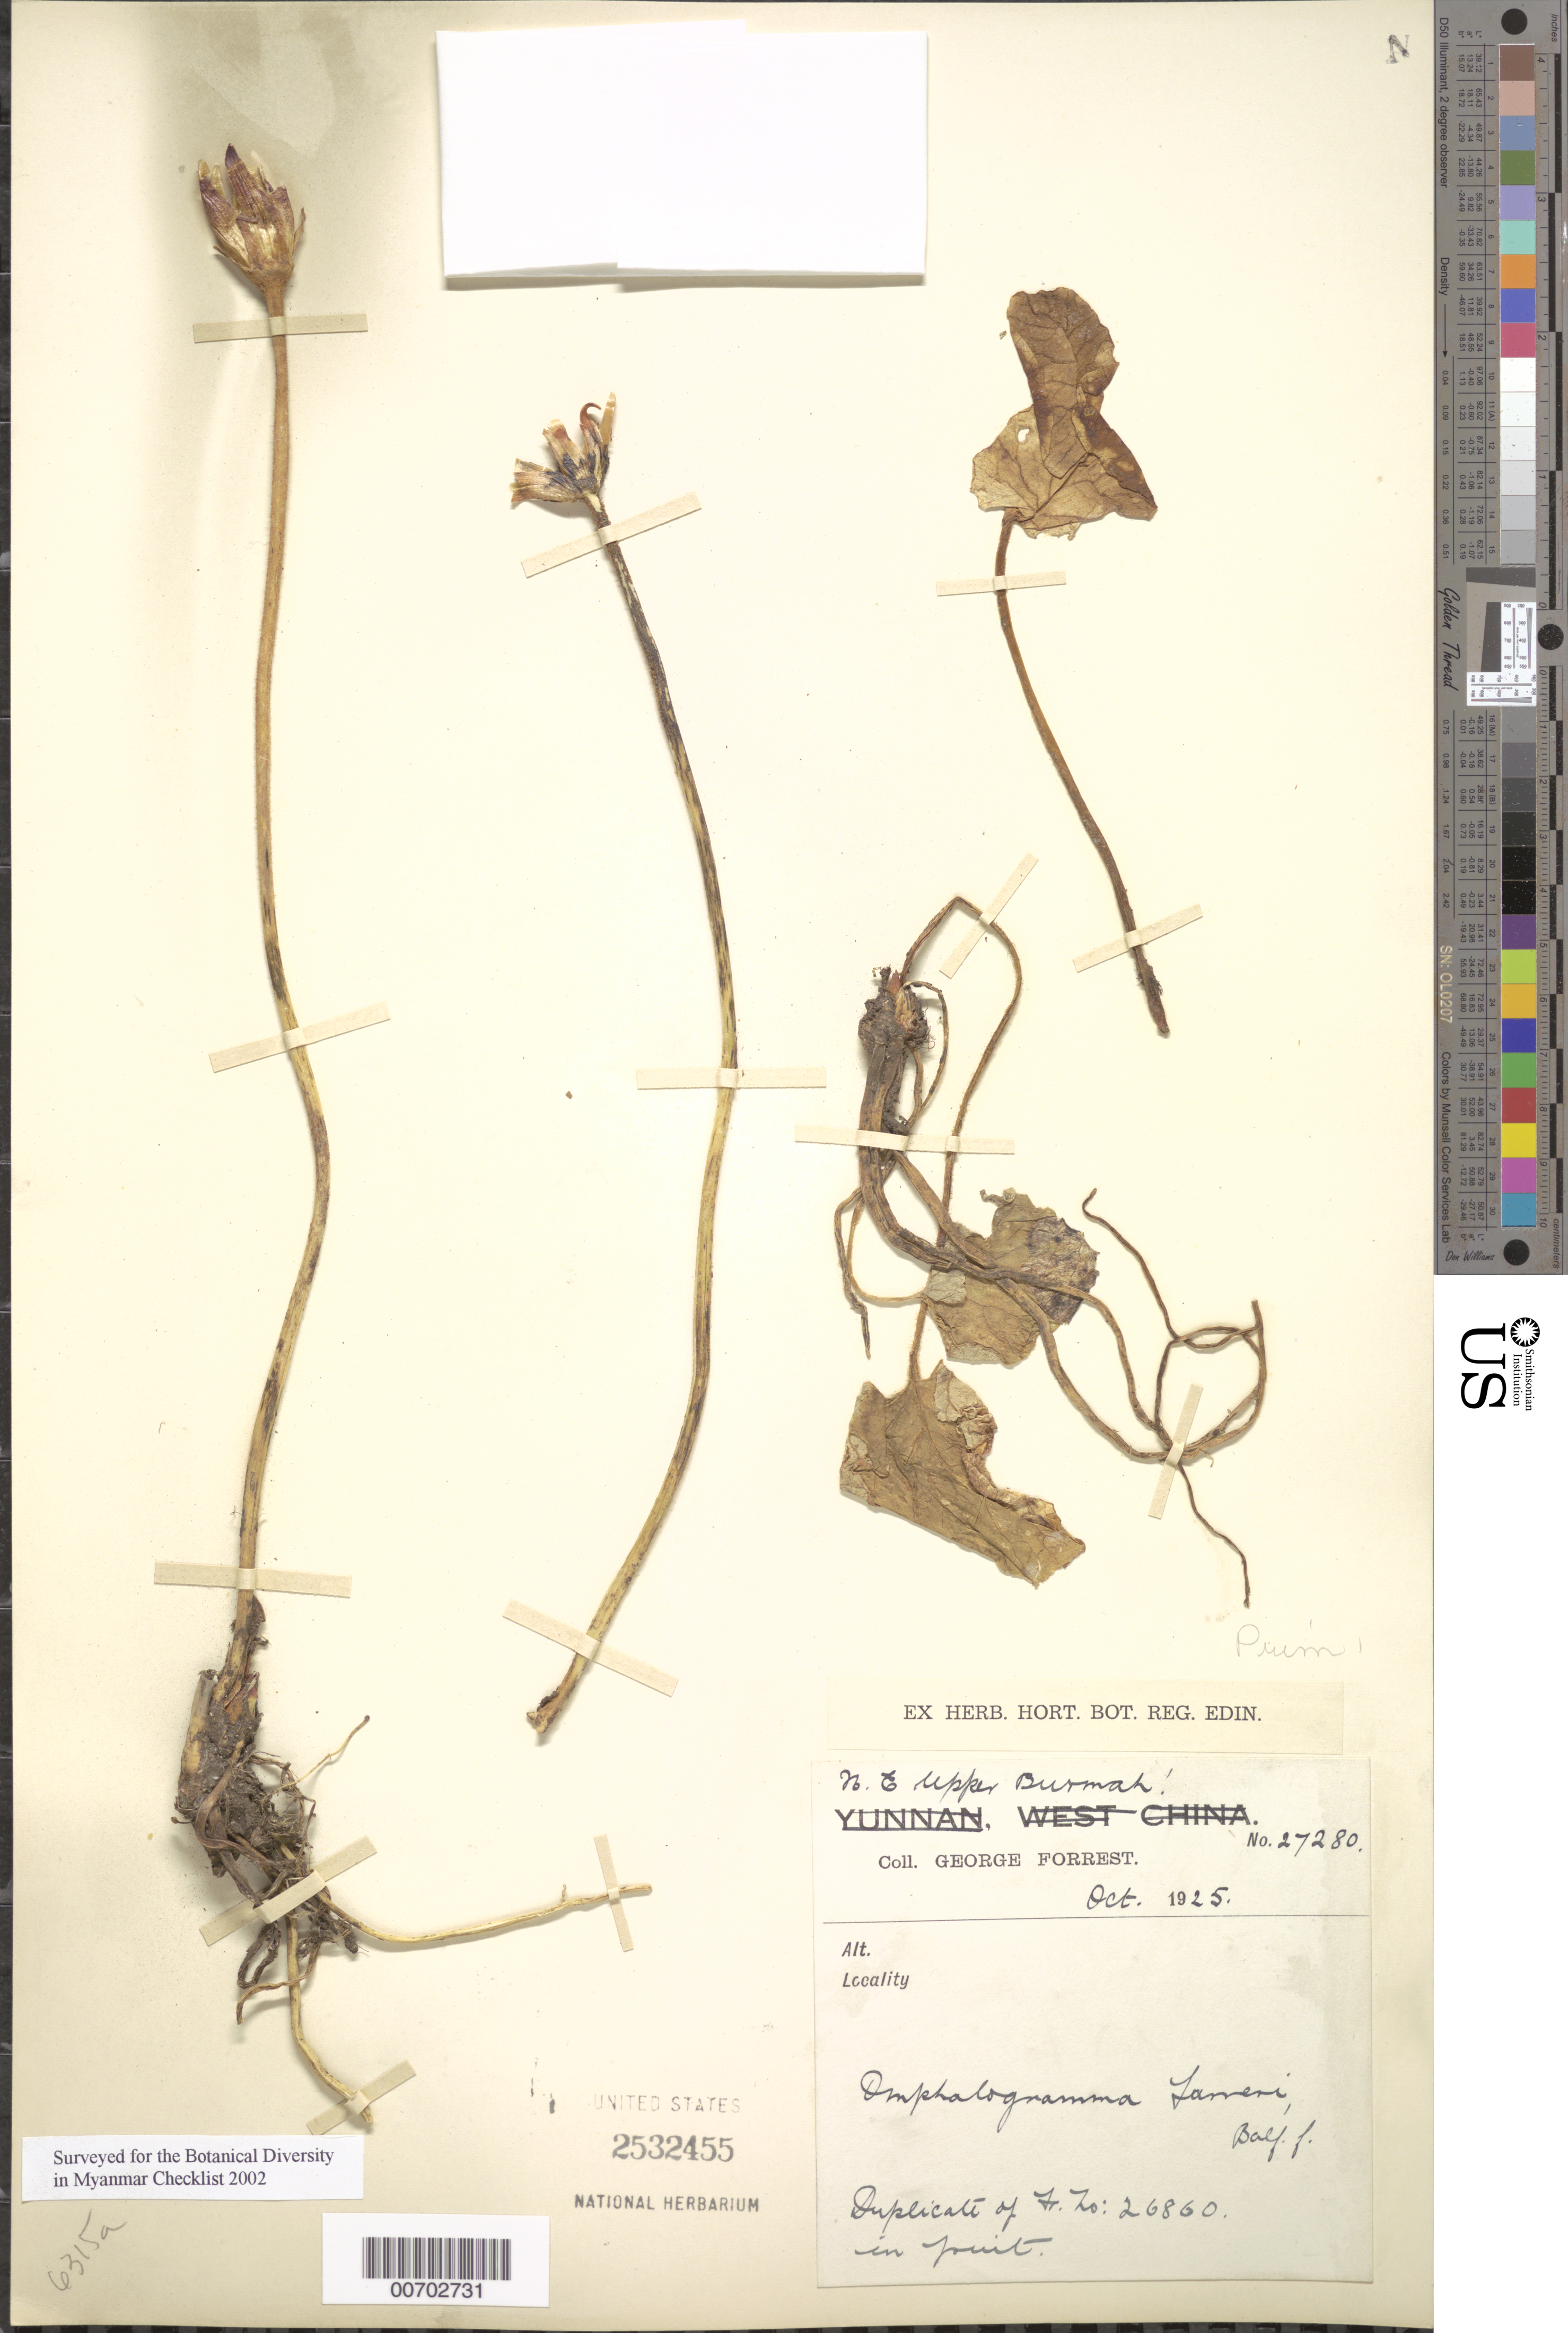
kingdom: Plantae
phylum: Tracheophyta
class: Magnoliopsida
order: Ericales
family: Primulaceae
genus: Omphalogramma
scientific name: Omphalogramma farreri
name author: Balf. f.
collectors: G. Forrest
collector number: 27280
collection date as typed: Oct 1925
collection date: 1925-10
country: Myanmar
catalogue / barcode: US 2532455